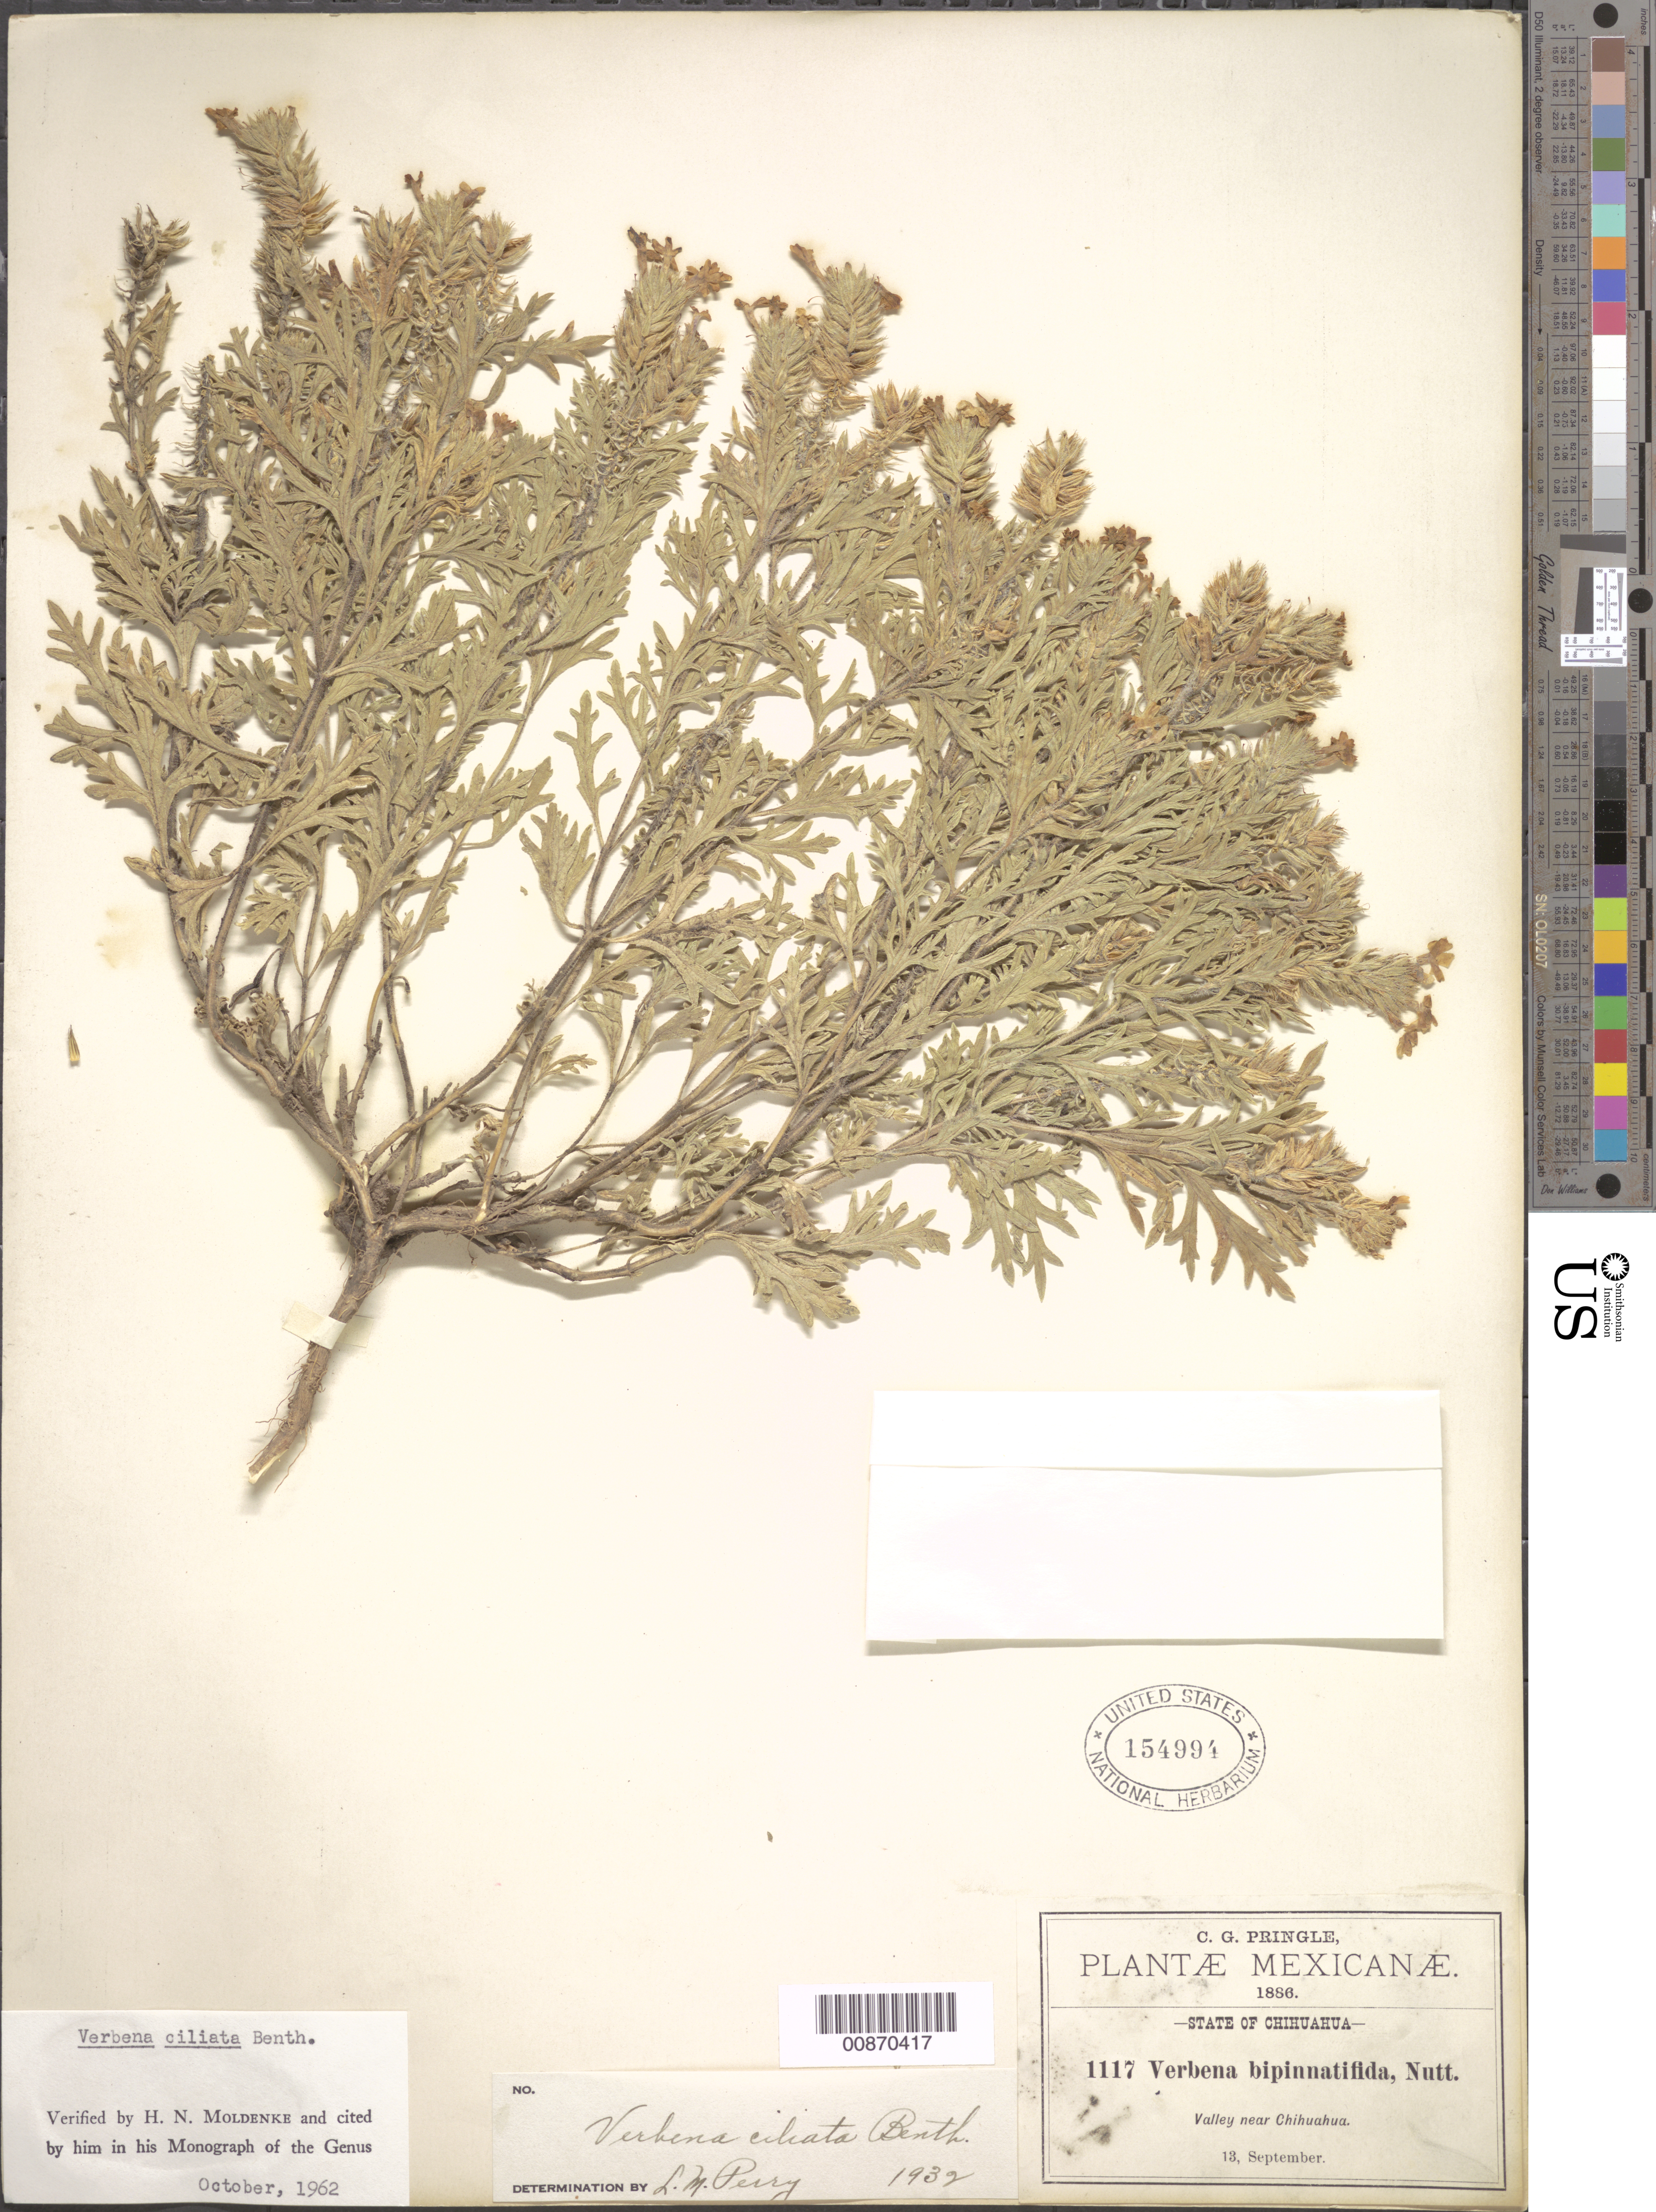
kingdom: Plantae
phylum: Tracheophyta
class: Magnoliopsida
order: Lamiales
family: Verbenaceae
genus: Verbena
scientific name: Verbena ciliata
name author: Benth.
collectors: C. G. Pringle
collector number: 1117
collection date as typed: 13 Sep 1886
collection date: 1886-09-13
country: Mexico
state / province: Chihuahua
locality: Near Chihuahua.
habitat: Valley.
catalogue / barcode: US 154994